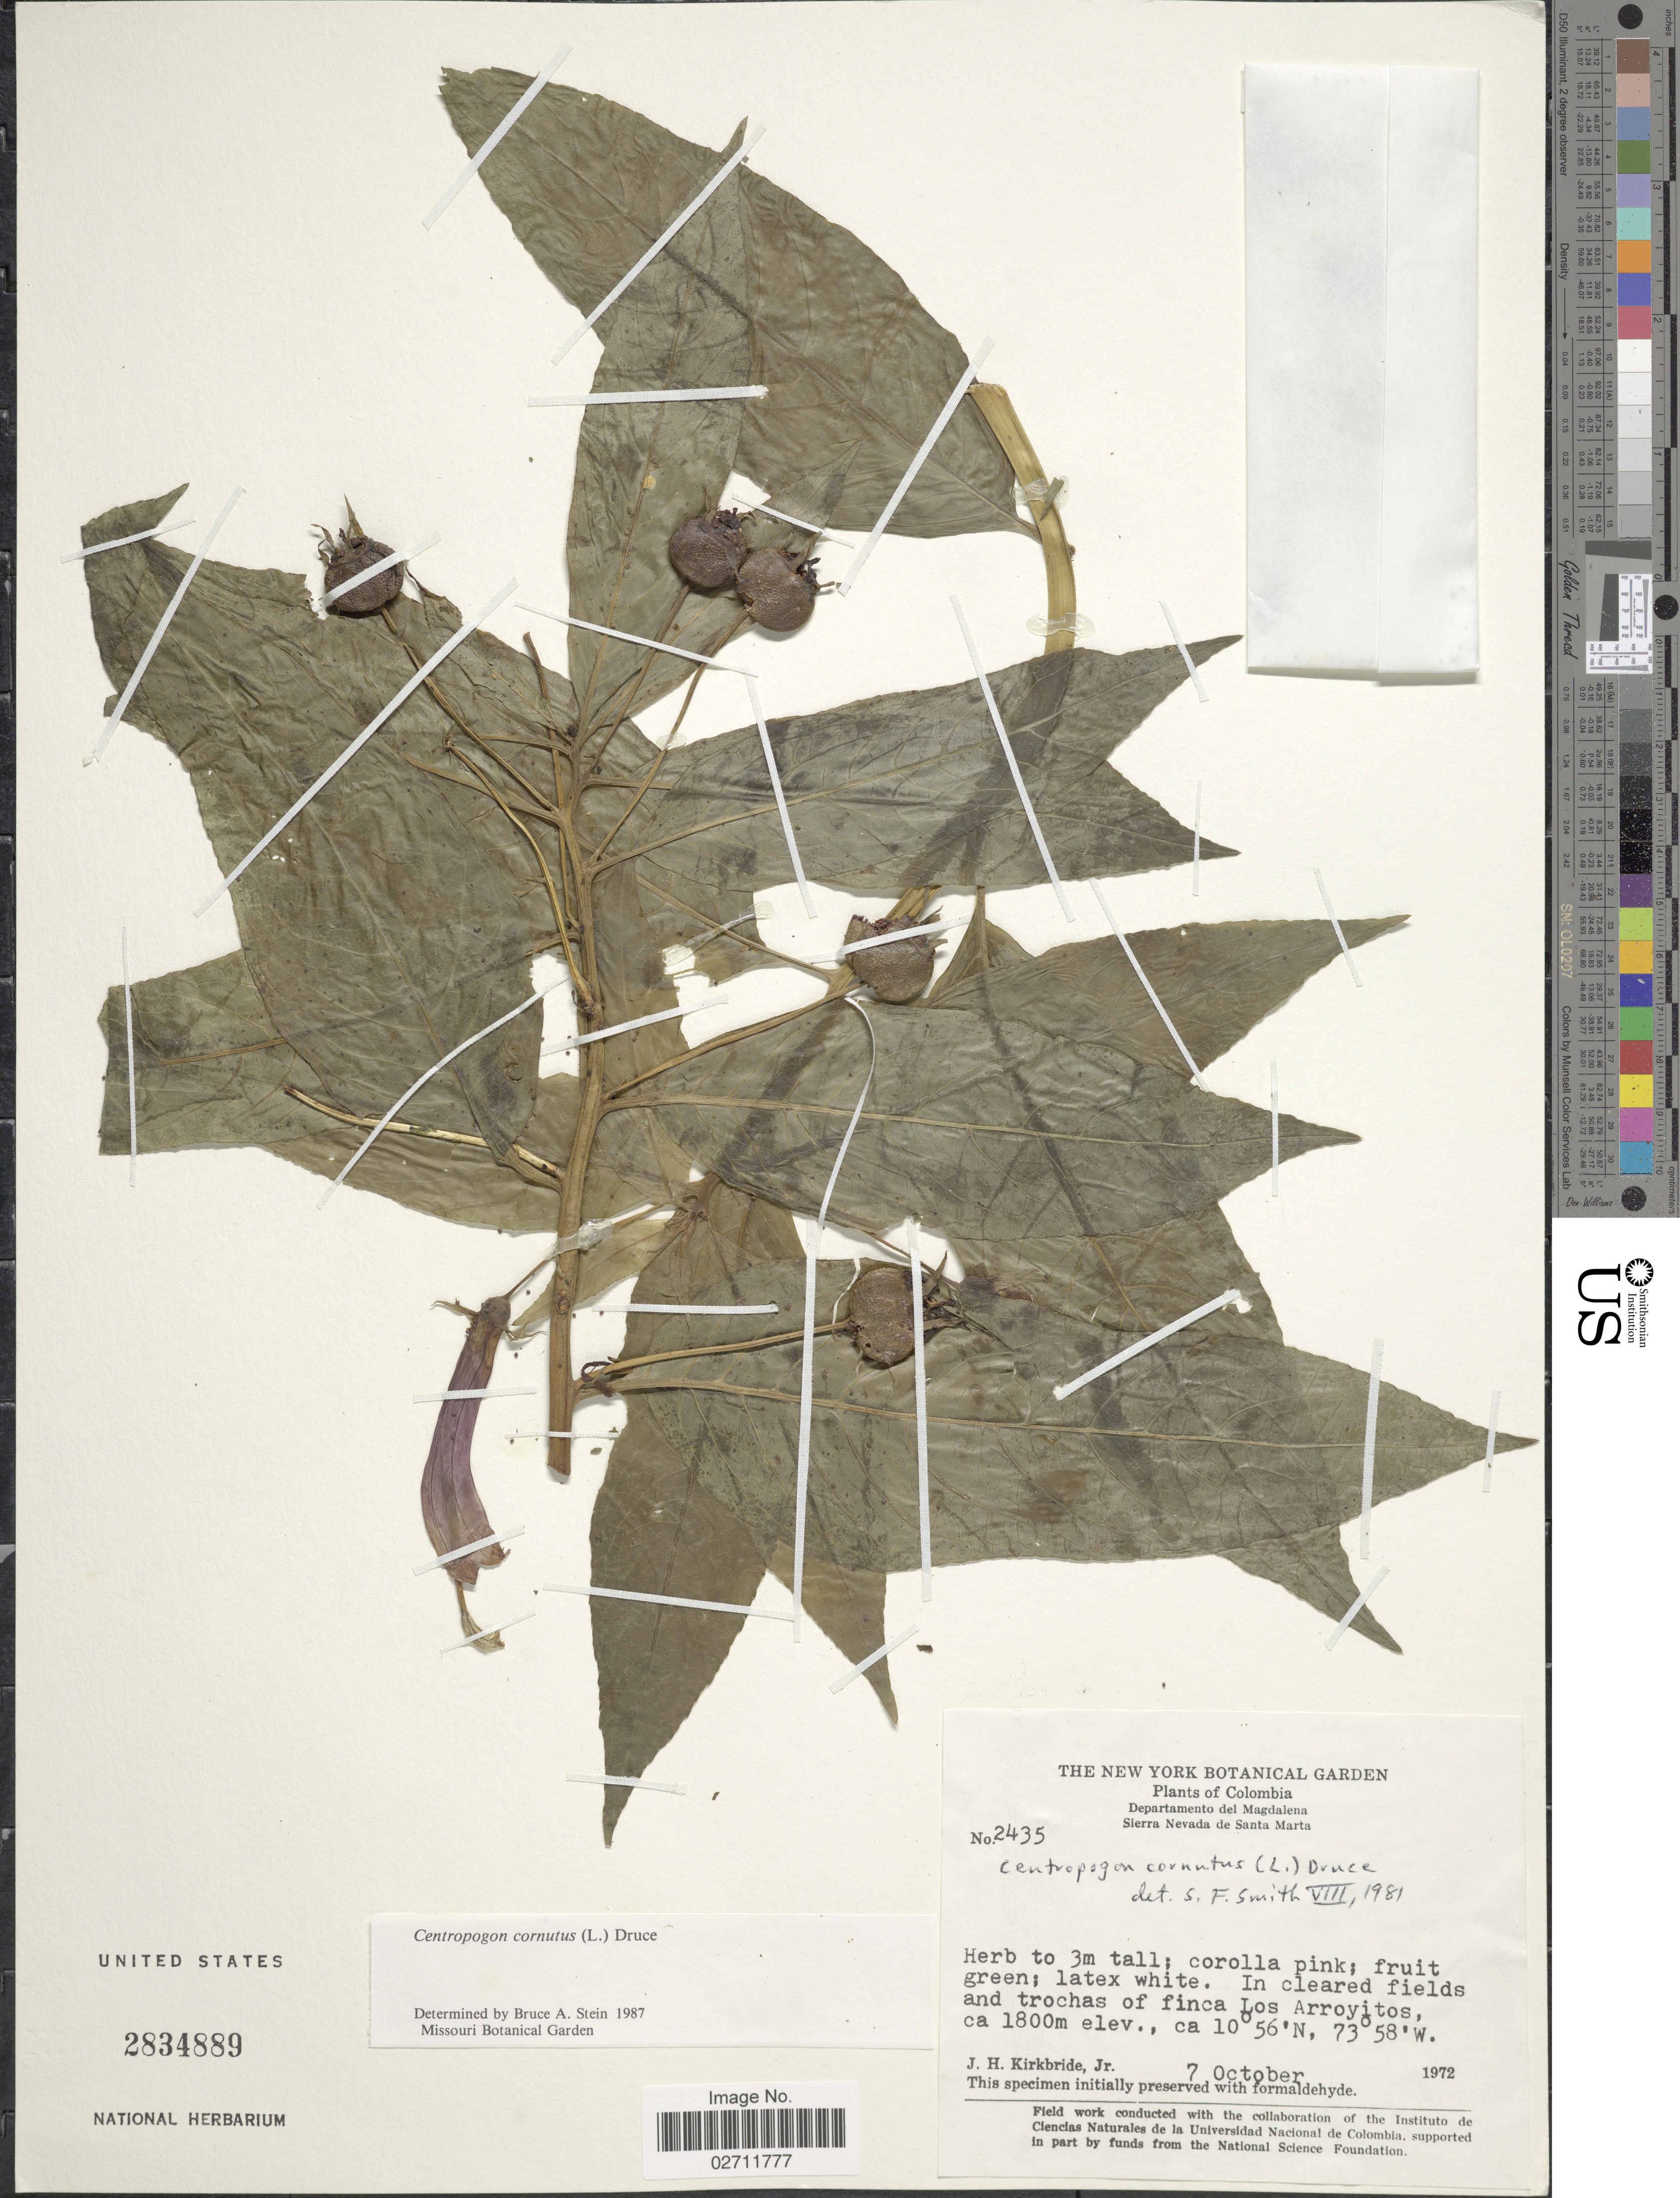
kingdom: Plantae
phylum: Tracheophyta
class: Magnoliopsida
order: Asterales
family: Campanulaceae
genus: Centropogon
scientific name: Centropogon cornutus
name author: (L.) Druce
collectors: J. H. Kirkbride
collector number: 2435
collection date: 1972-10-07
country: Colombia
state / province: Magdalena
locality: Sierra Nevada de Santa Maria. Finca Los Arroyitos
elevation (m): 1800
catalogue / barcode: US 2834889